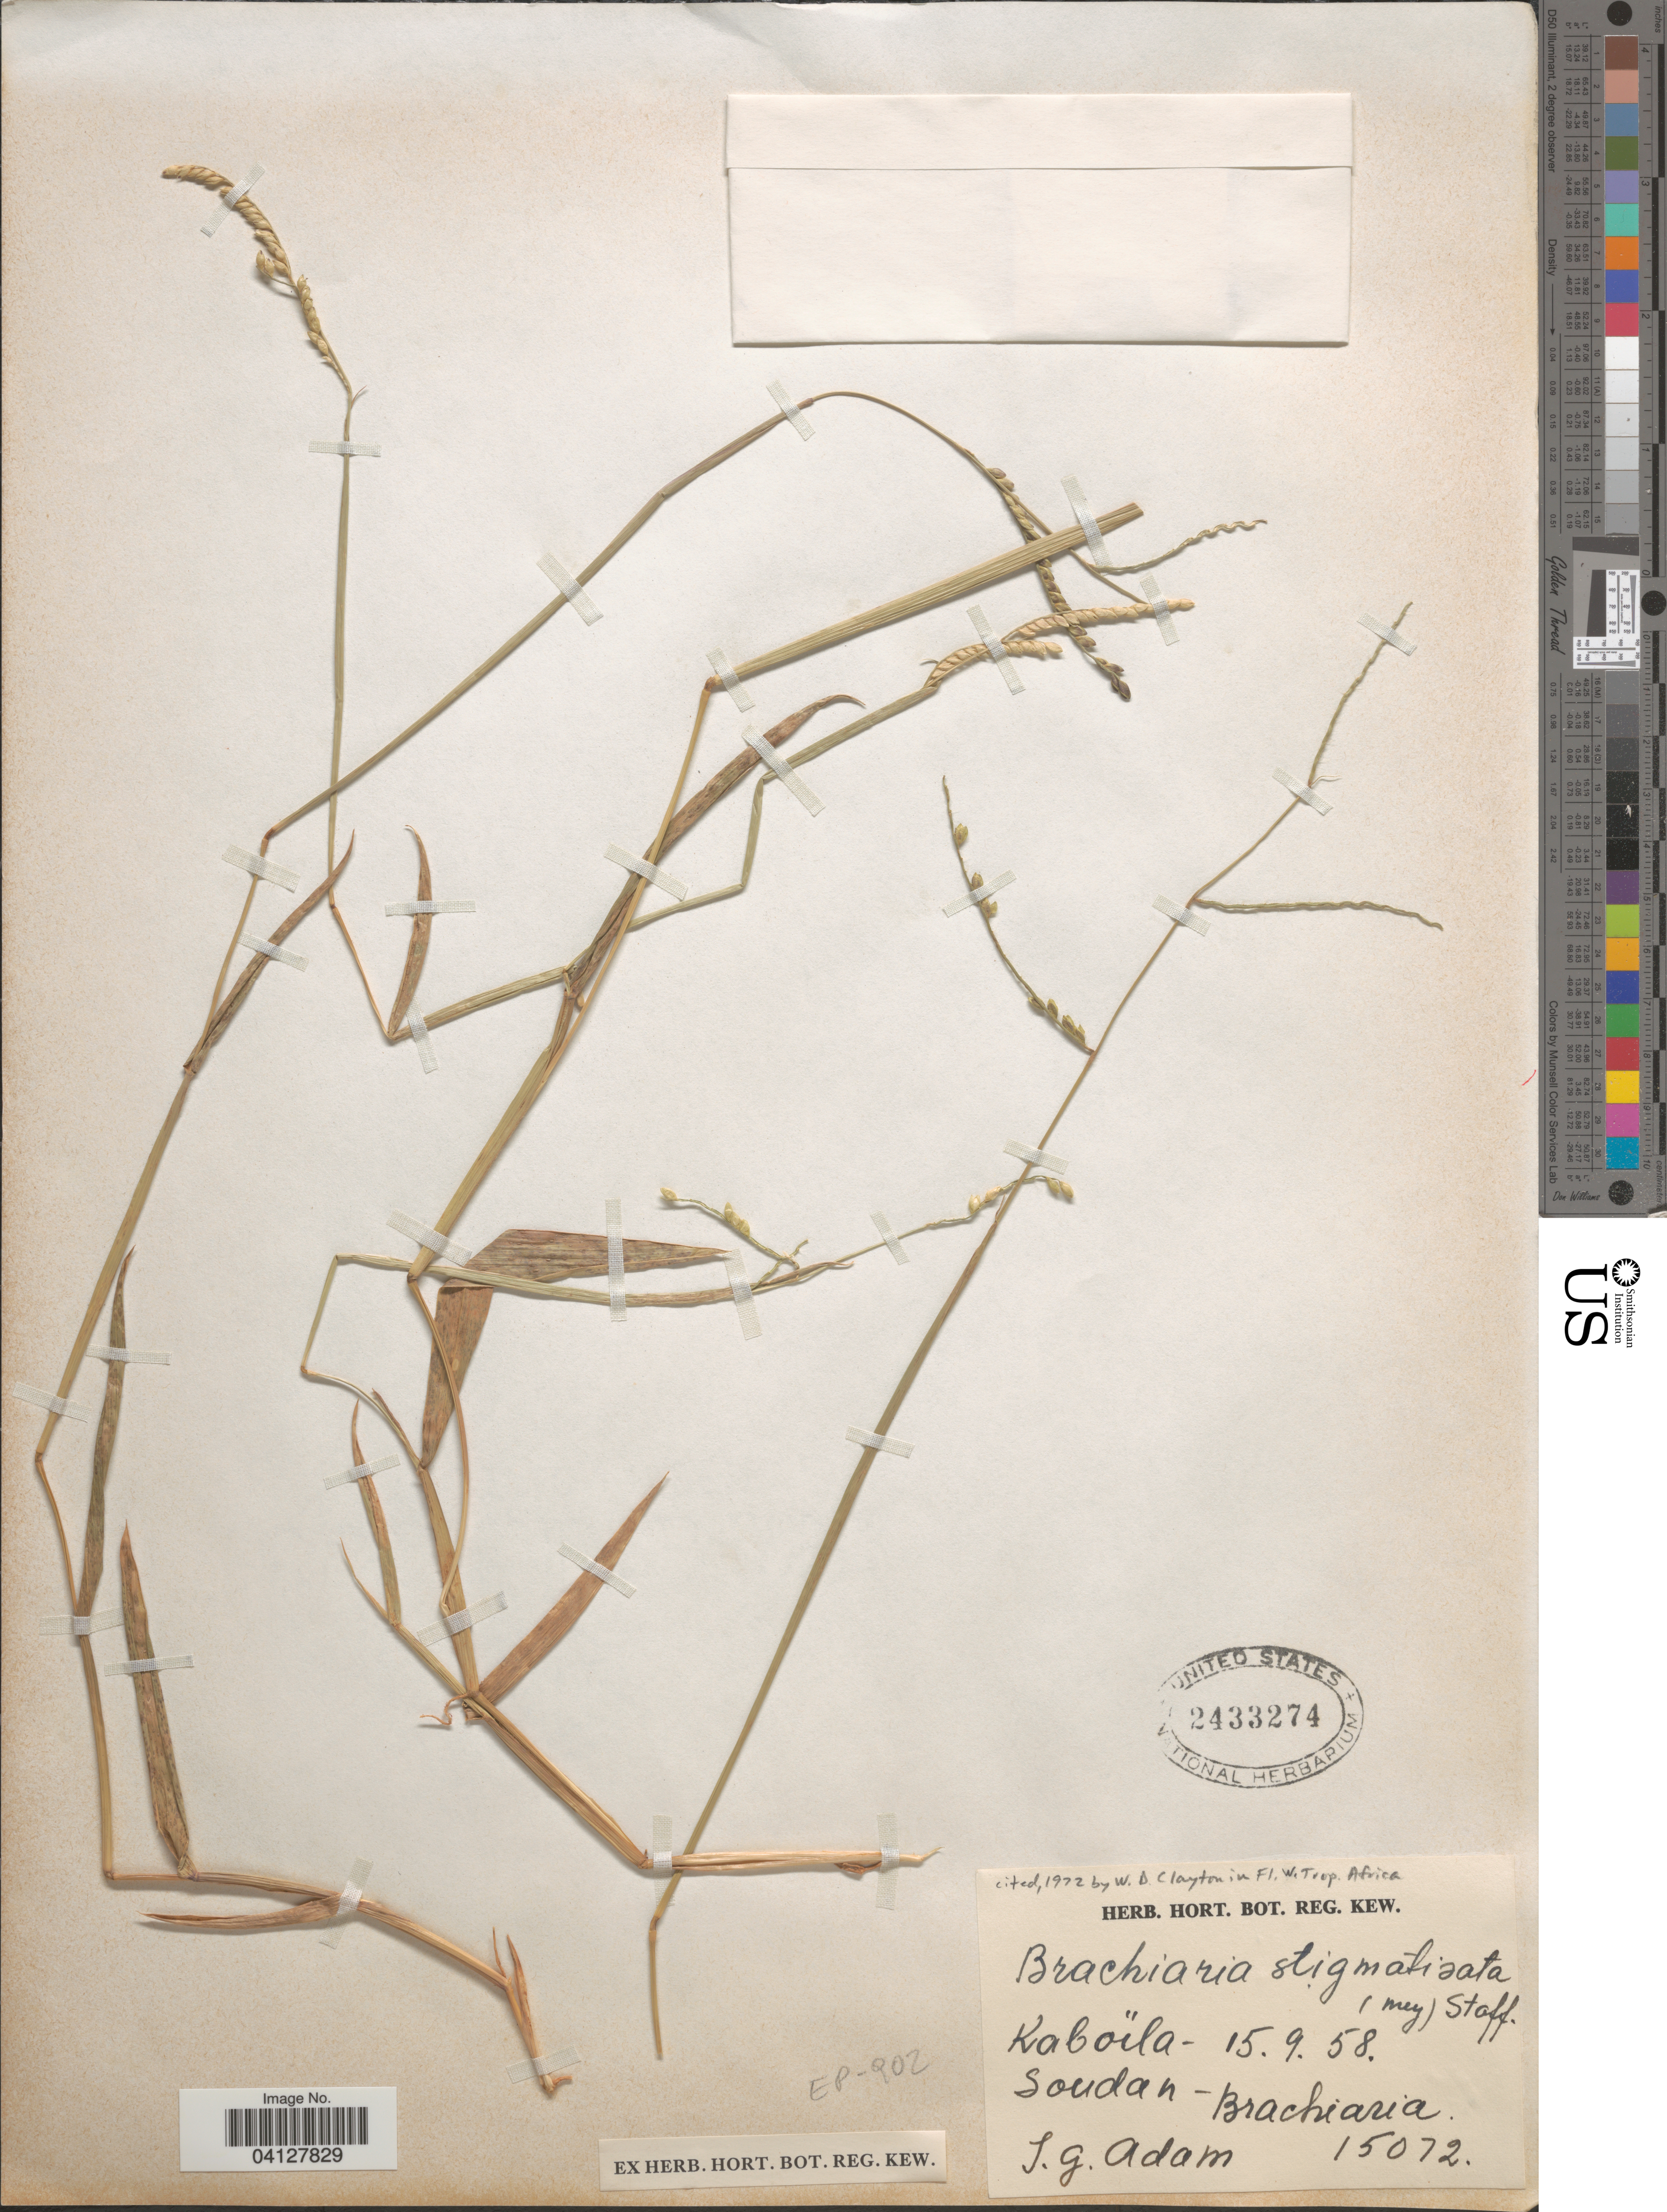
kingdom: Plantae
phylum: Tracheophyta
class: Liliopsida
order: Poales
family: Poaceae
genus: Brachiaria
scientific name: Brachiaria stigmatisata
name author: (Mez) Stapf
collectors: J. Adam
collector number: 15072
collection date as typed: Transcribed d/m/y: 15/9/58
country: Sudan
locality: Kaboïla. Brachiaria.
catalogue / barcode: US 2433274